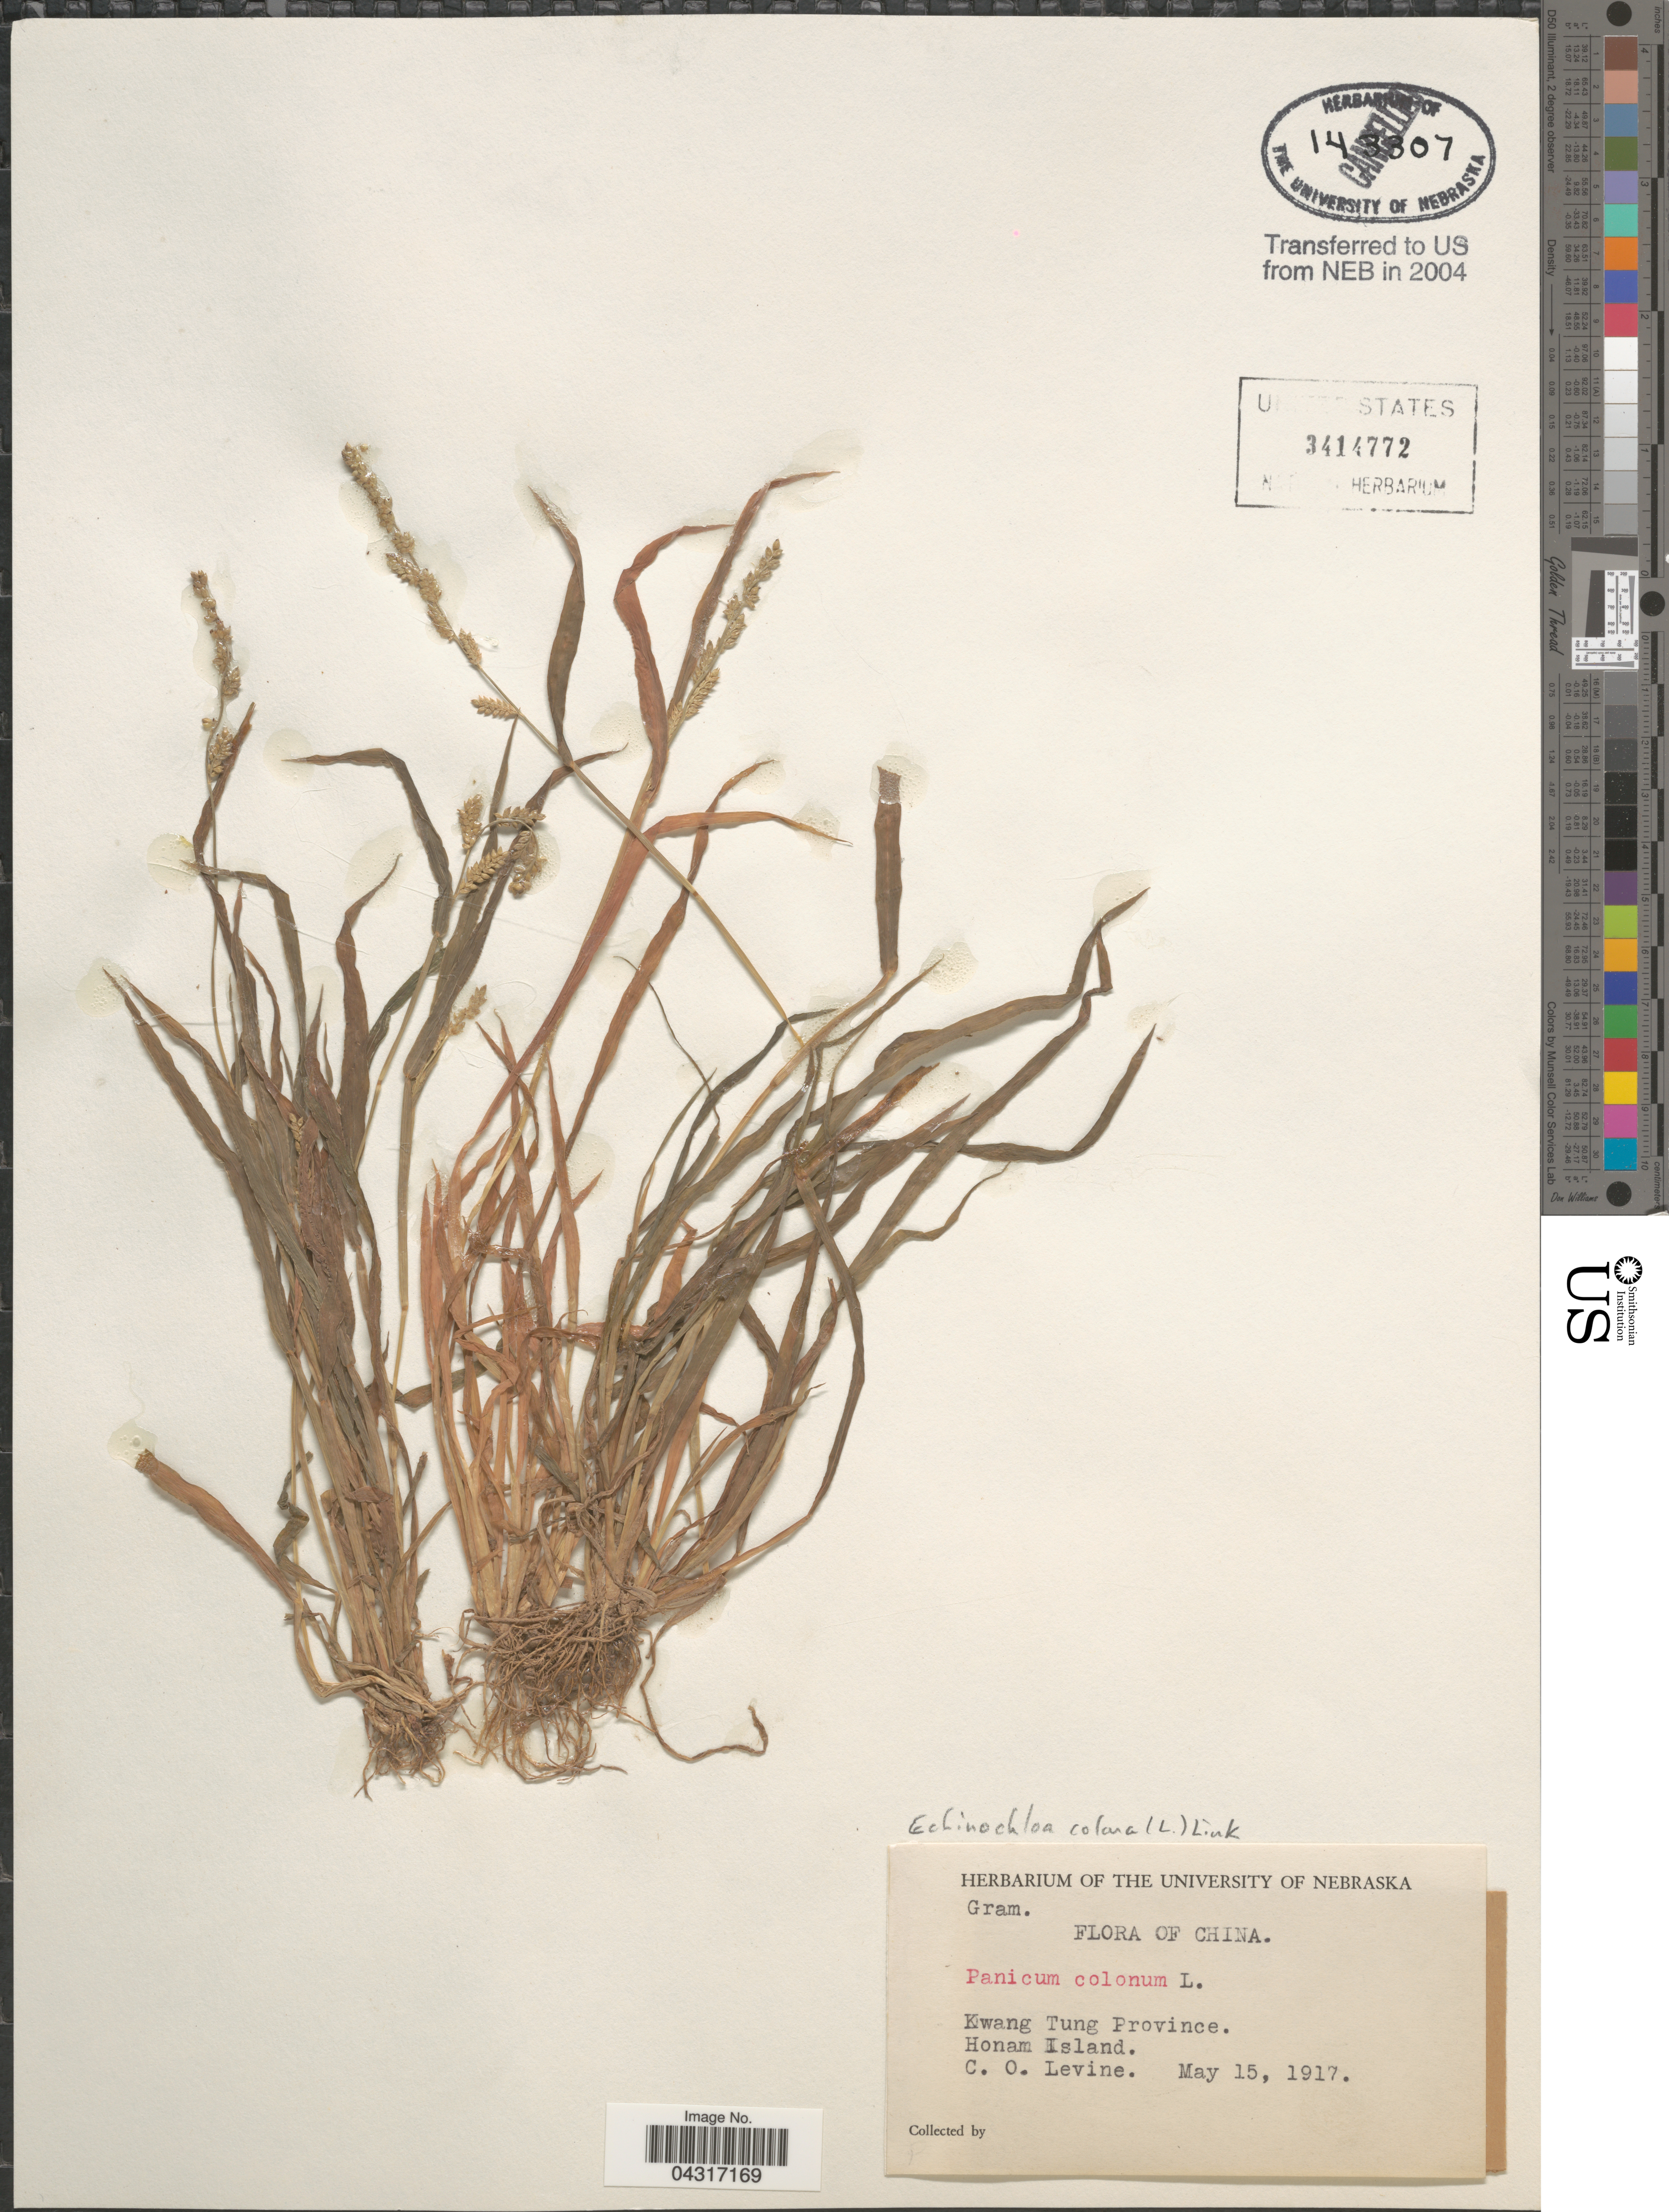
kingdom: Plantae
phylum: Tracheophyta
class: Liliopsida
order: Poales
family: Poaceae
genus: Echinochloa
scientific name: Echinochloa colona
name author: (L.) Link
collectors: C. O. Levine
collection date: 1917-05-15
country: China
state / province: Guangdong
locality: Kwang Tung Province. Honam Island.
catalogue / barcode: US 3414772